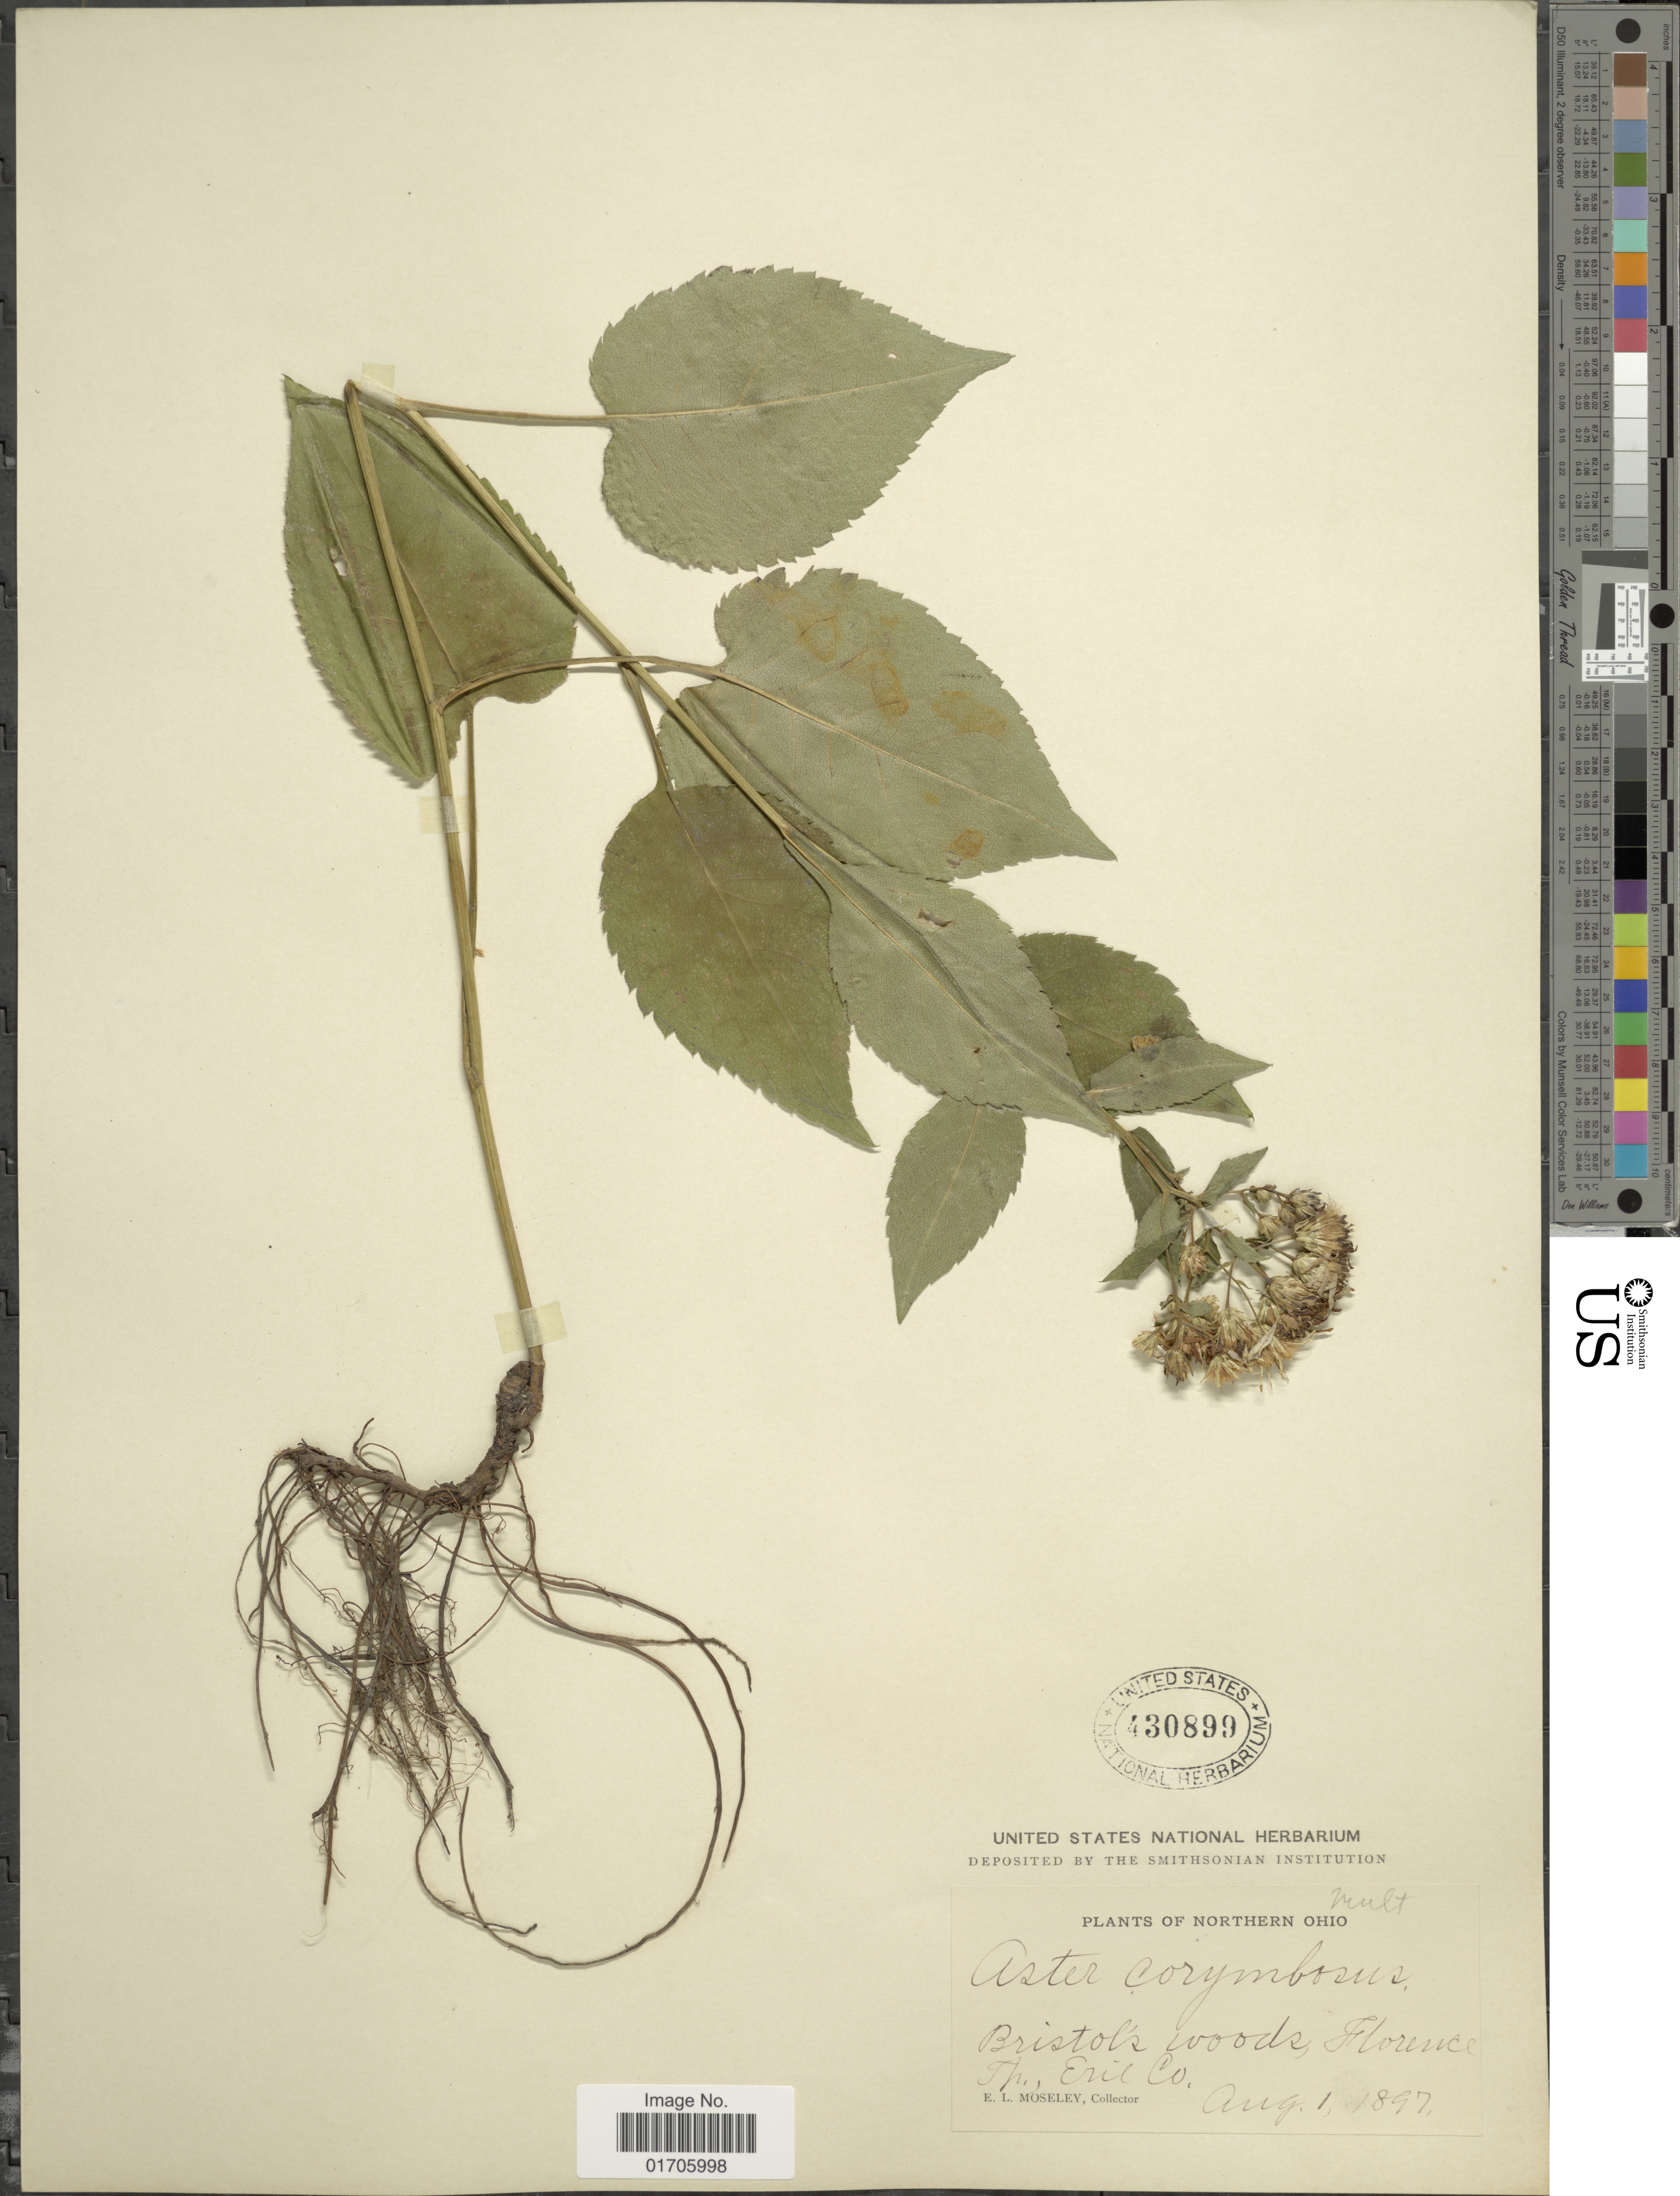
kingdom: Plantae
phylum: Tracheophyta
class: Magnoliopsida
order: Asterales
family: Asteraceae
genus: Eurybia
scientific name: Eurybia sp.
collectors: E. Moseley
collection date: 1897-08-01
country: United States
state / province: Ohio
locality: Northern Ohio. Bristol's woods, Florence Tp., Erie Co.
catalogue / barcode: US 430899